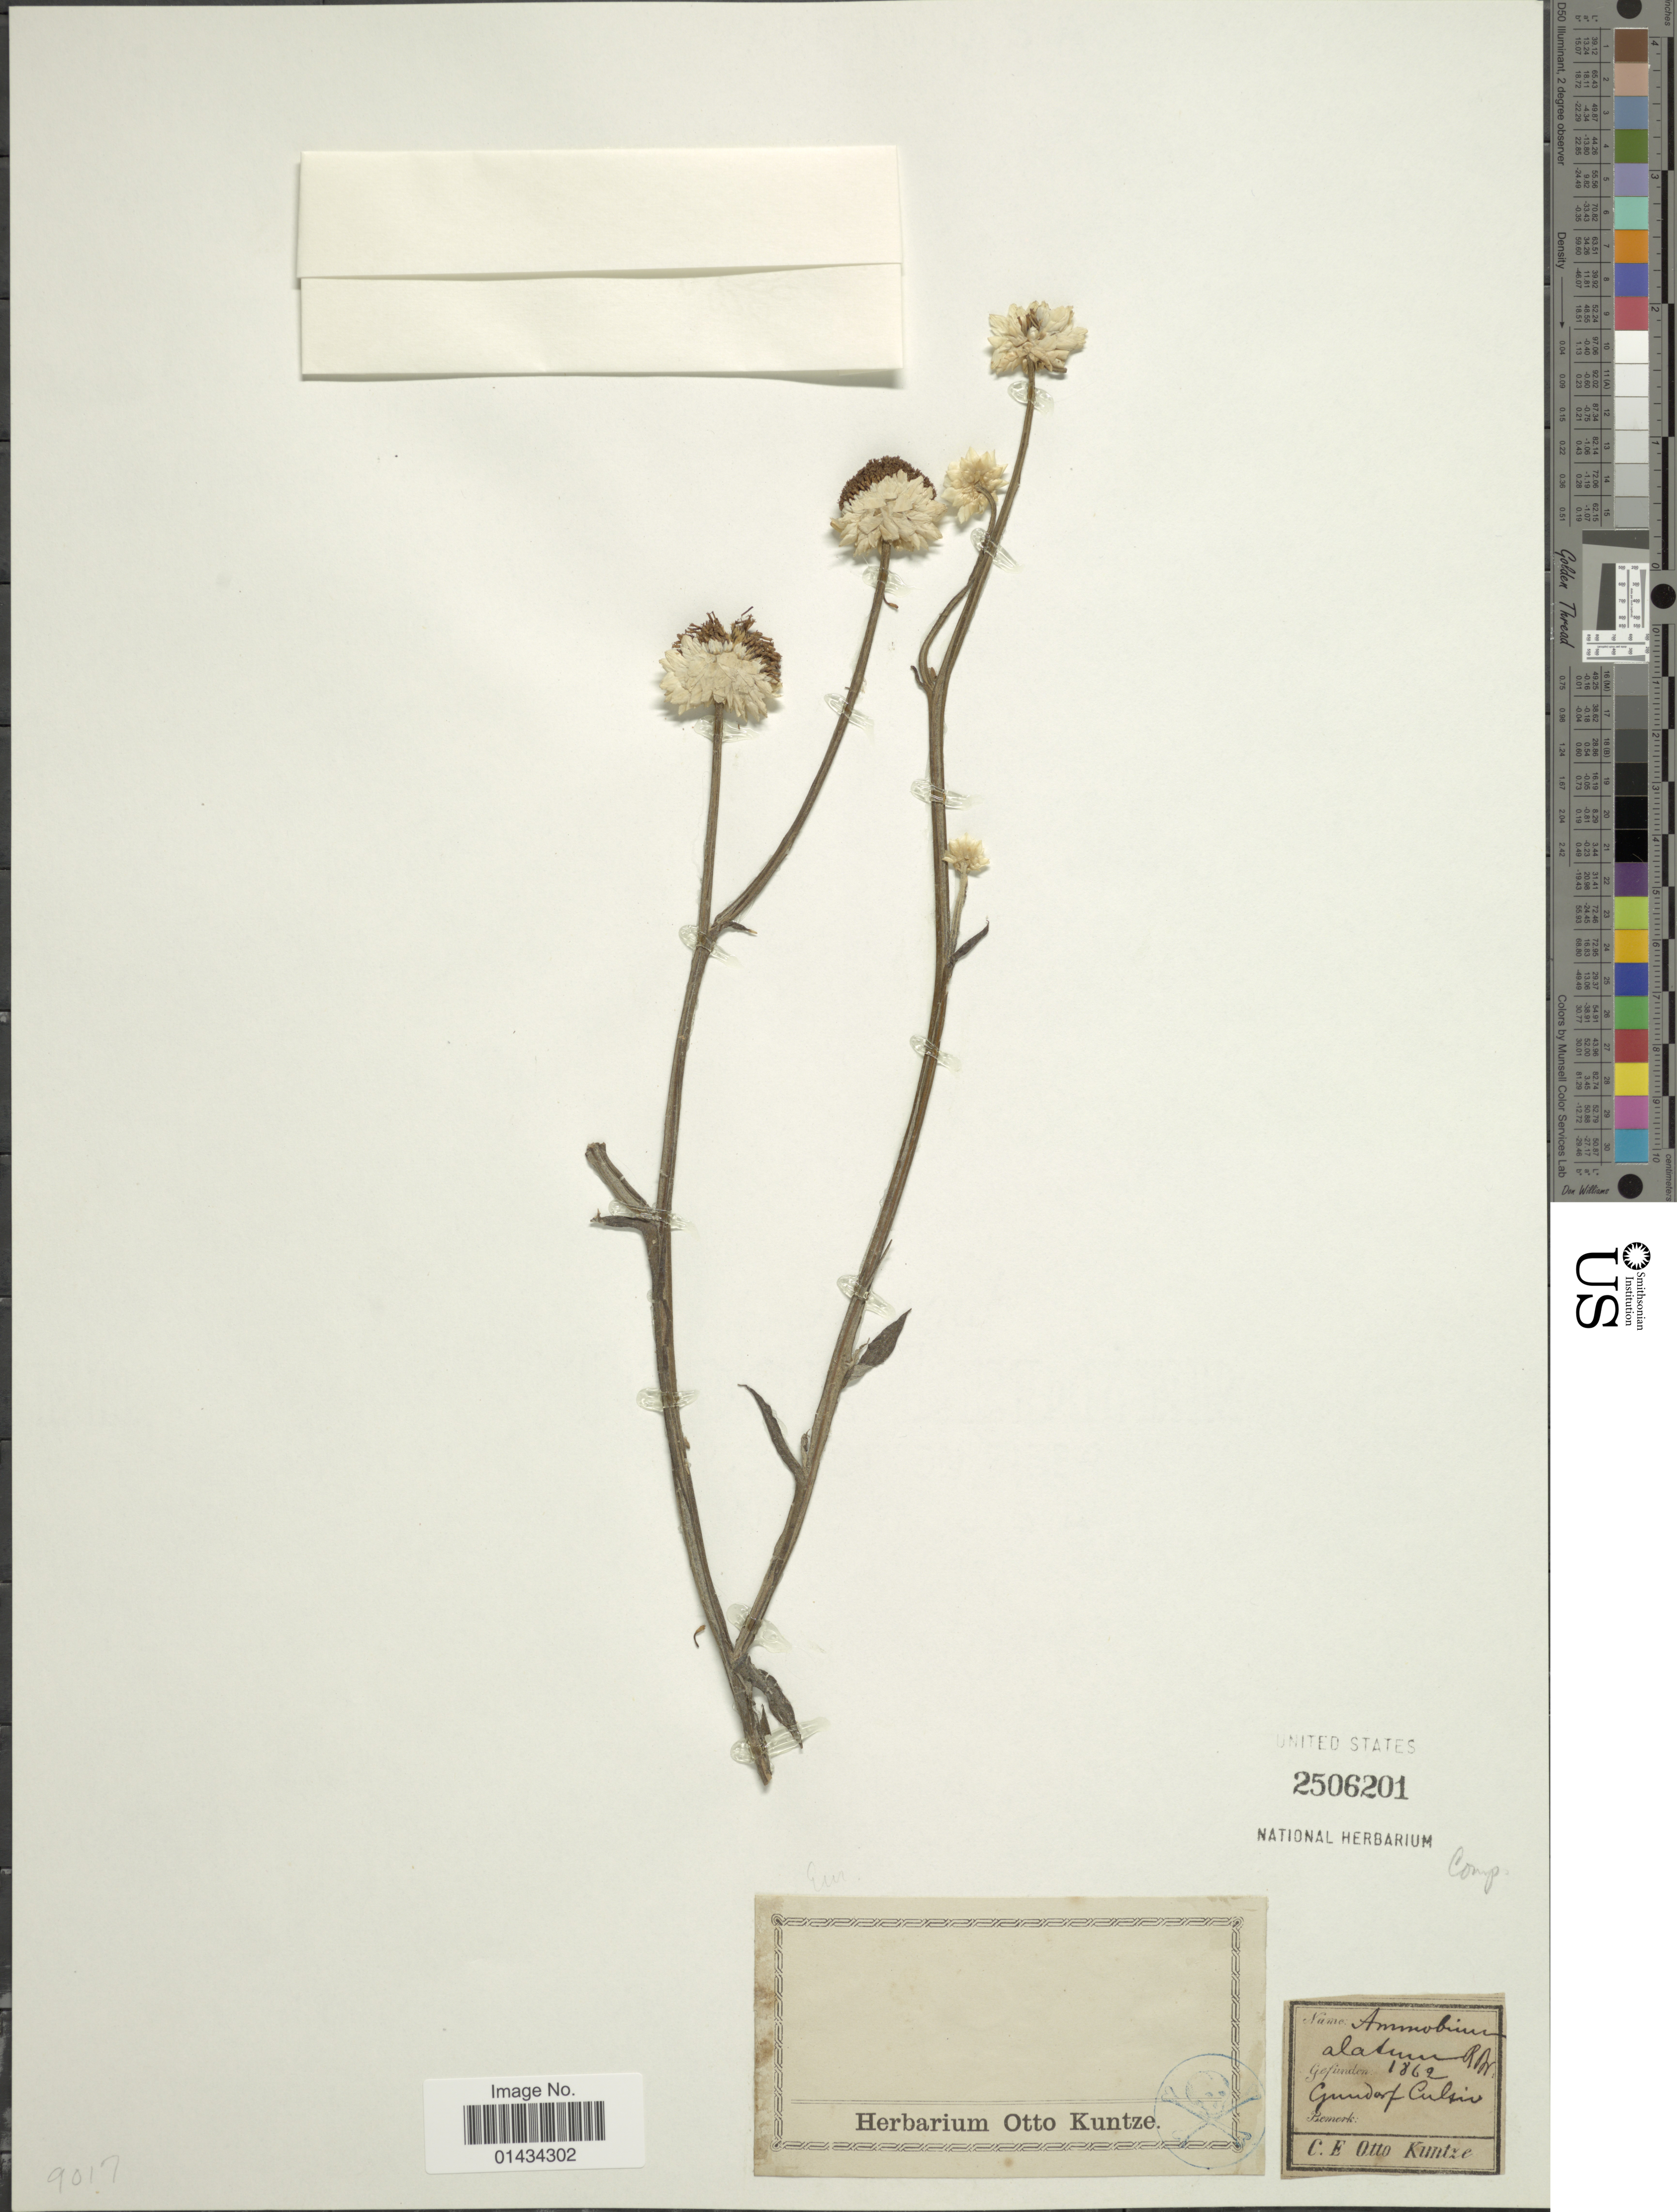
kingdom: Plantae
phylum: Tracheophyta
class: Magnoliopsida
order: Asterales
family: Asteraceae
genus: Ammobium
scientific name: Ammobium alatum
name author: R. Br.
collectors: C.E.O. Kuntze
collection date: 1862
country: Germany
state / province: Sachsen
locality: Ground of Cultin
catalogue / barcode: US 2506201